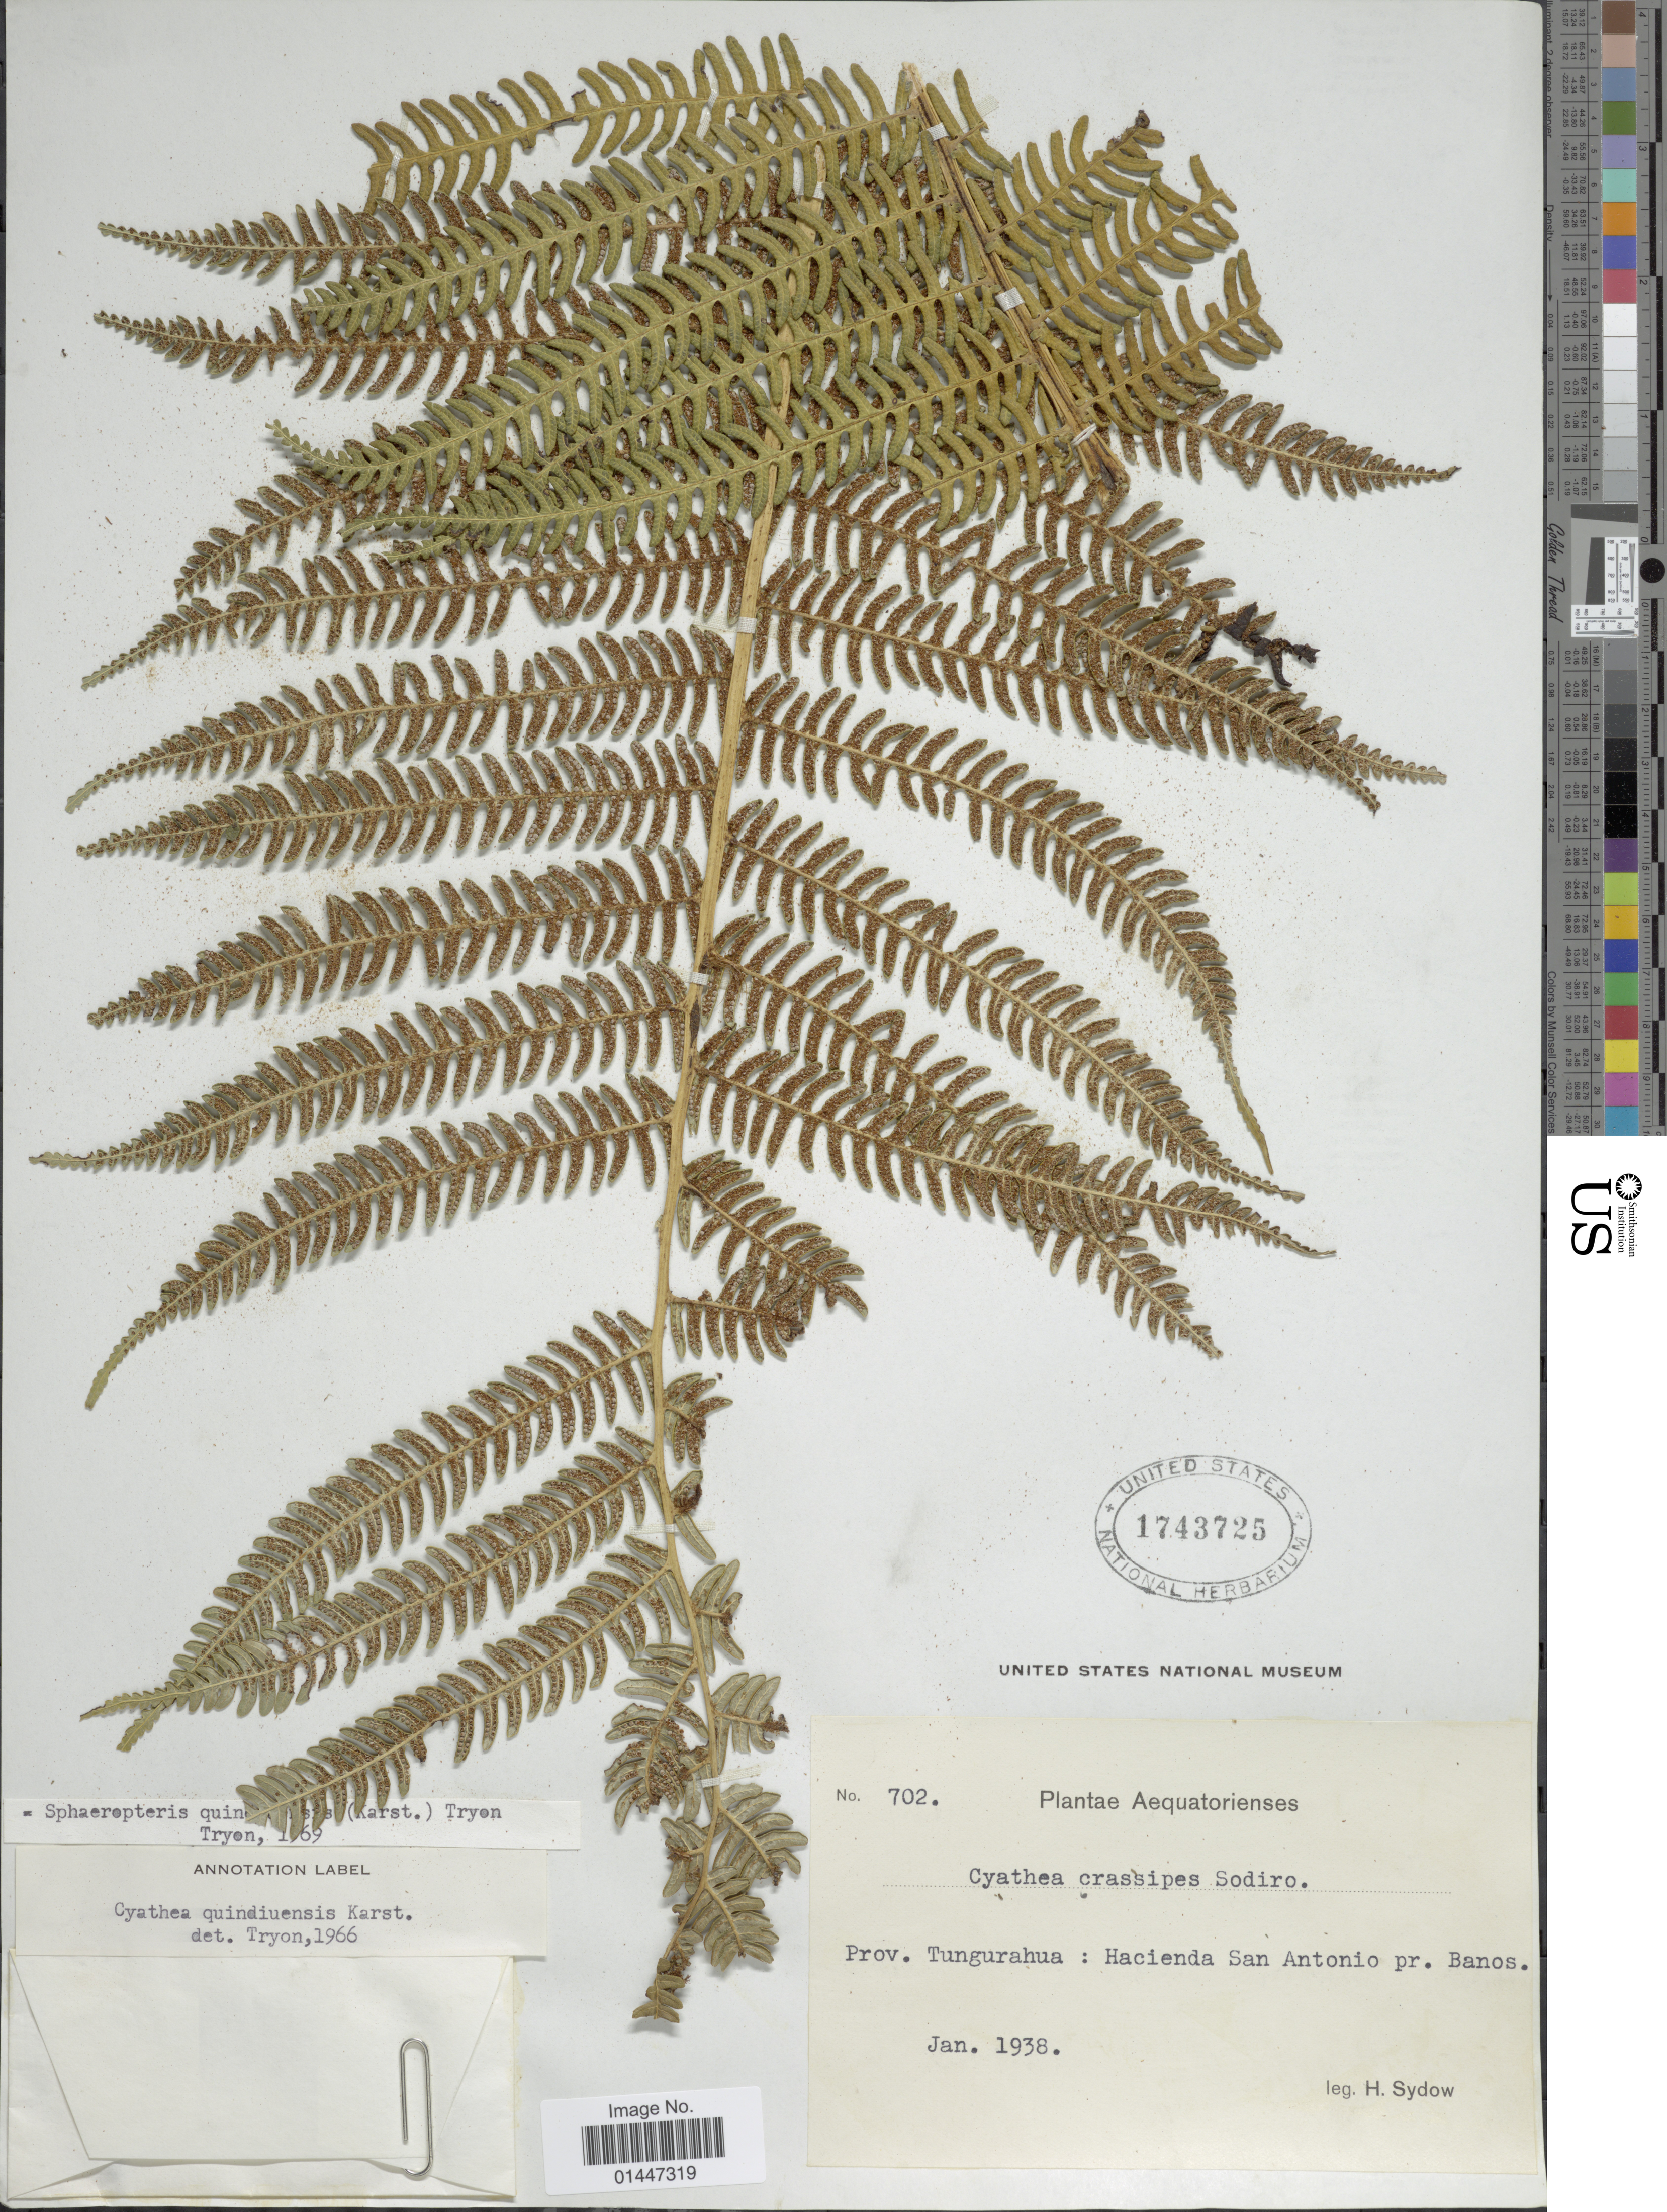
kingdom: Plantae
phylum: Tracheophyta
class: Polypodiopsida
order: Cyatheales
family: Cyatheaceae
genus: Sphaeropteris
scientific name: Sphaeropteris quindiuensis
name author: (H. Karst.) R.M. Tryon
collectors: H. Sydow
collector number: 702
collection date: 1938-01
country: Ecuador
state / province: Tungurahua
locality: Aequatorienses. Prov. Tungurahua: Hacienda San Antonio pr. Banos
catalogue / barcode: US 1743725